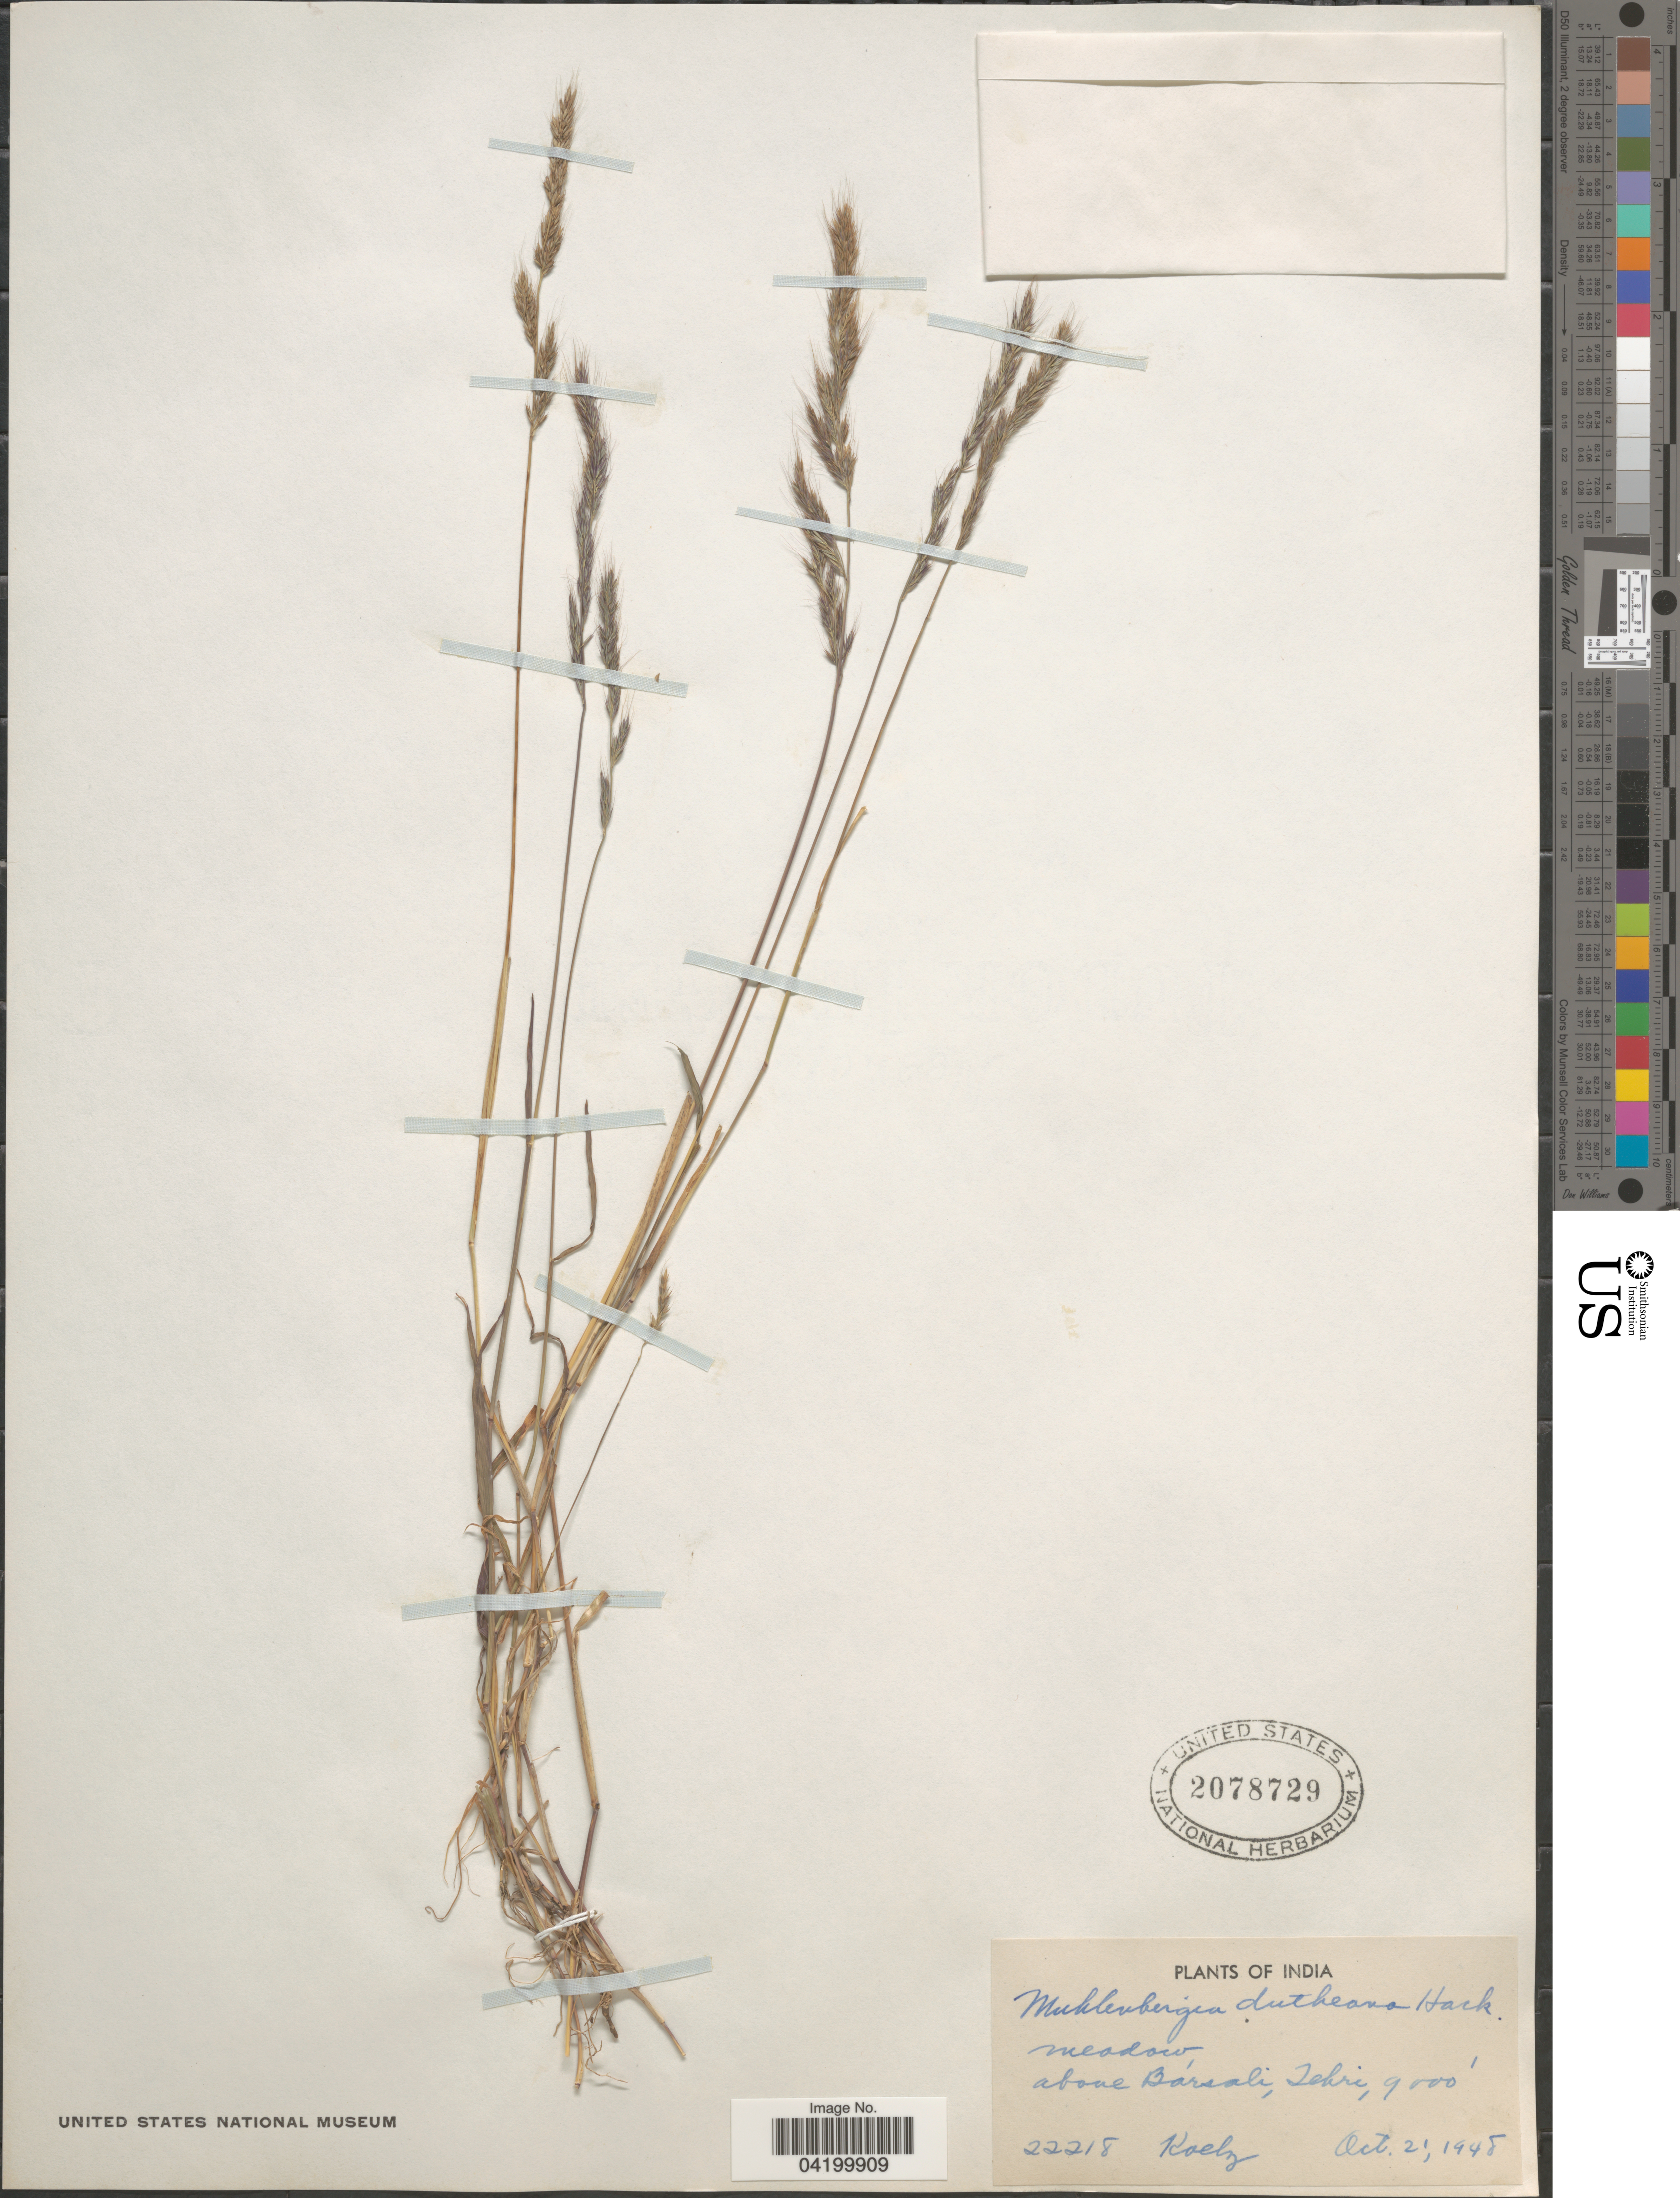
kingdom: Plantae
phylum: Tracheophyta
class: Liliopsida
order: Poales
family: Poaceae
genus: Muhlenbergia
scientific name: Muhlenbergia duthieana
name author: Hack.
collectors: Koelz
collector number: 22218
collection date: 1948-10-21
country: India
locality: Meadow, above Barsali, Tehri.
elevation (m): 2743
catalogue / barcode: US 2078729